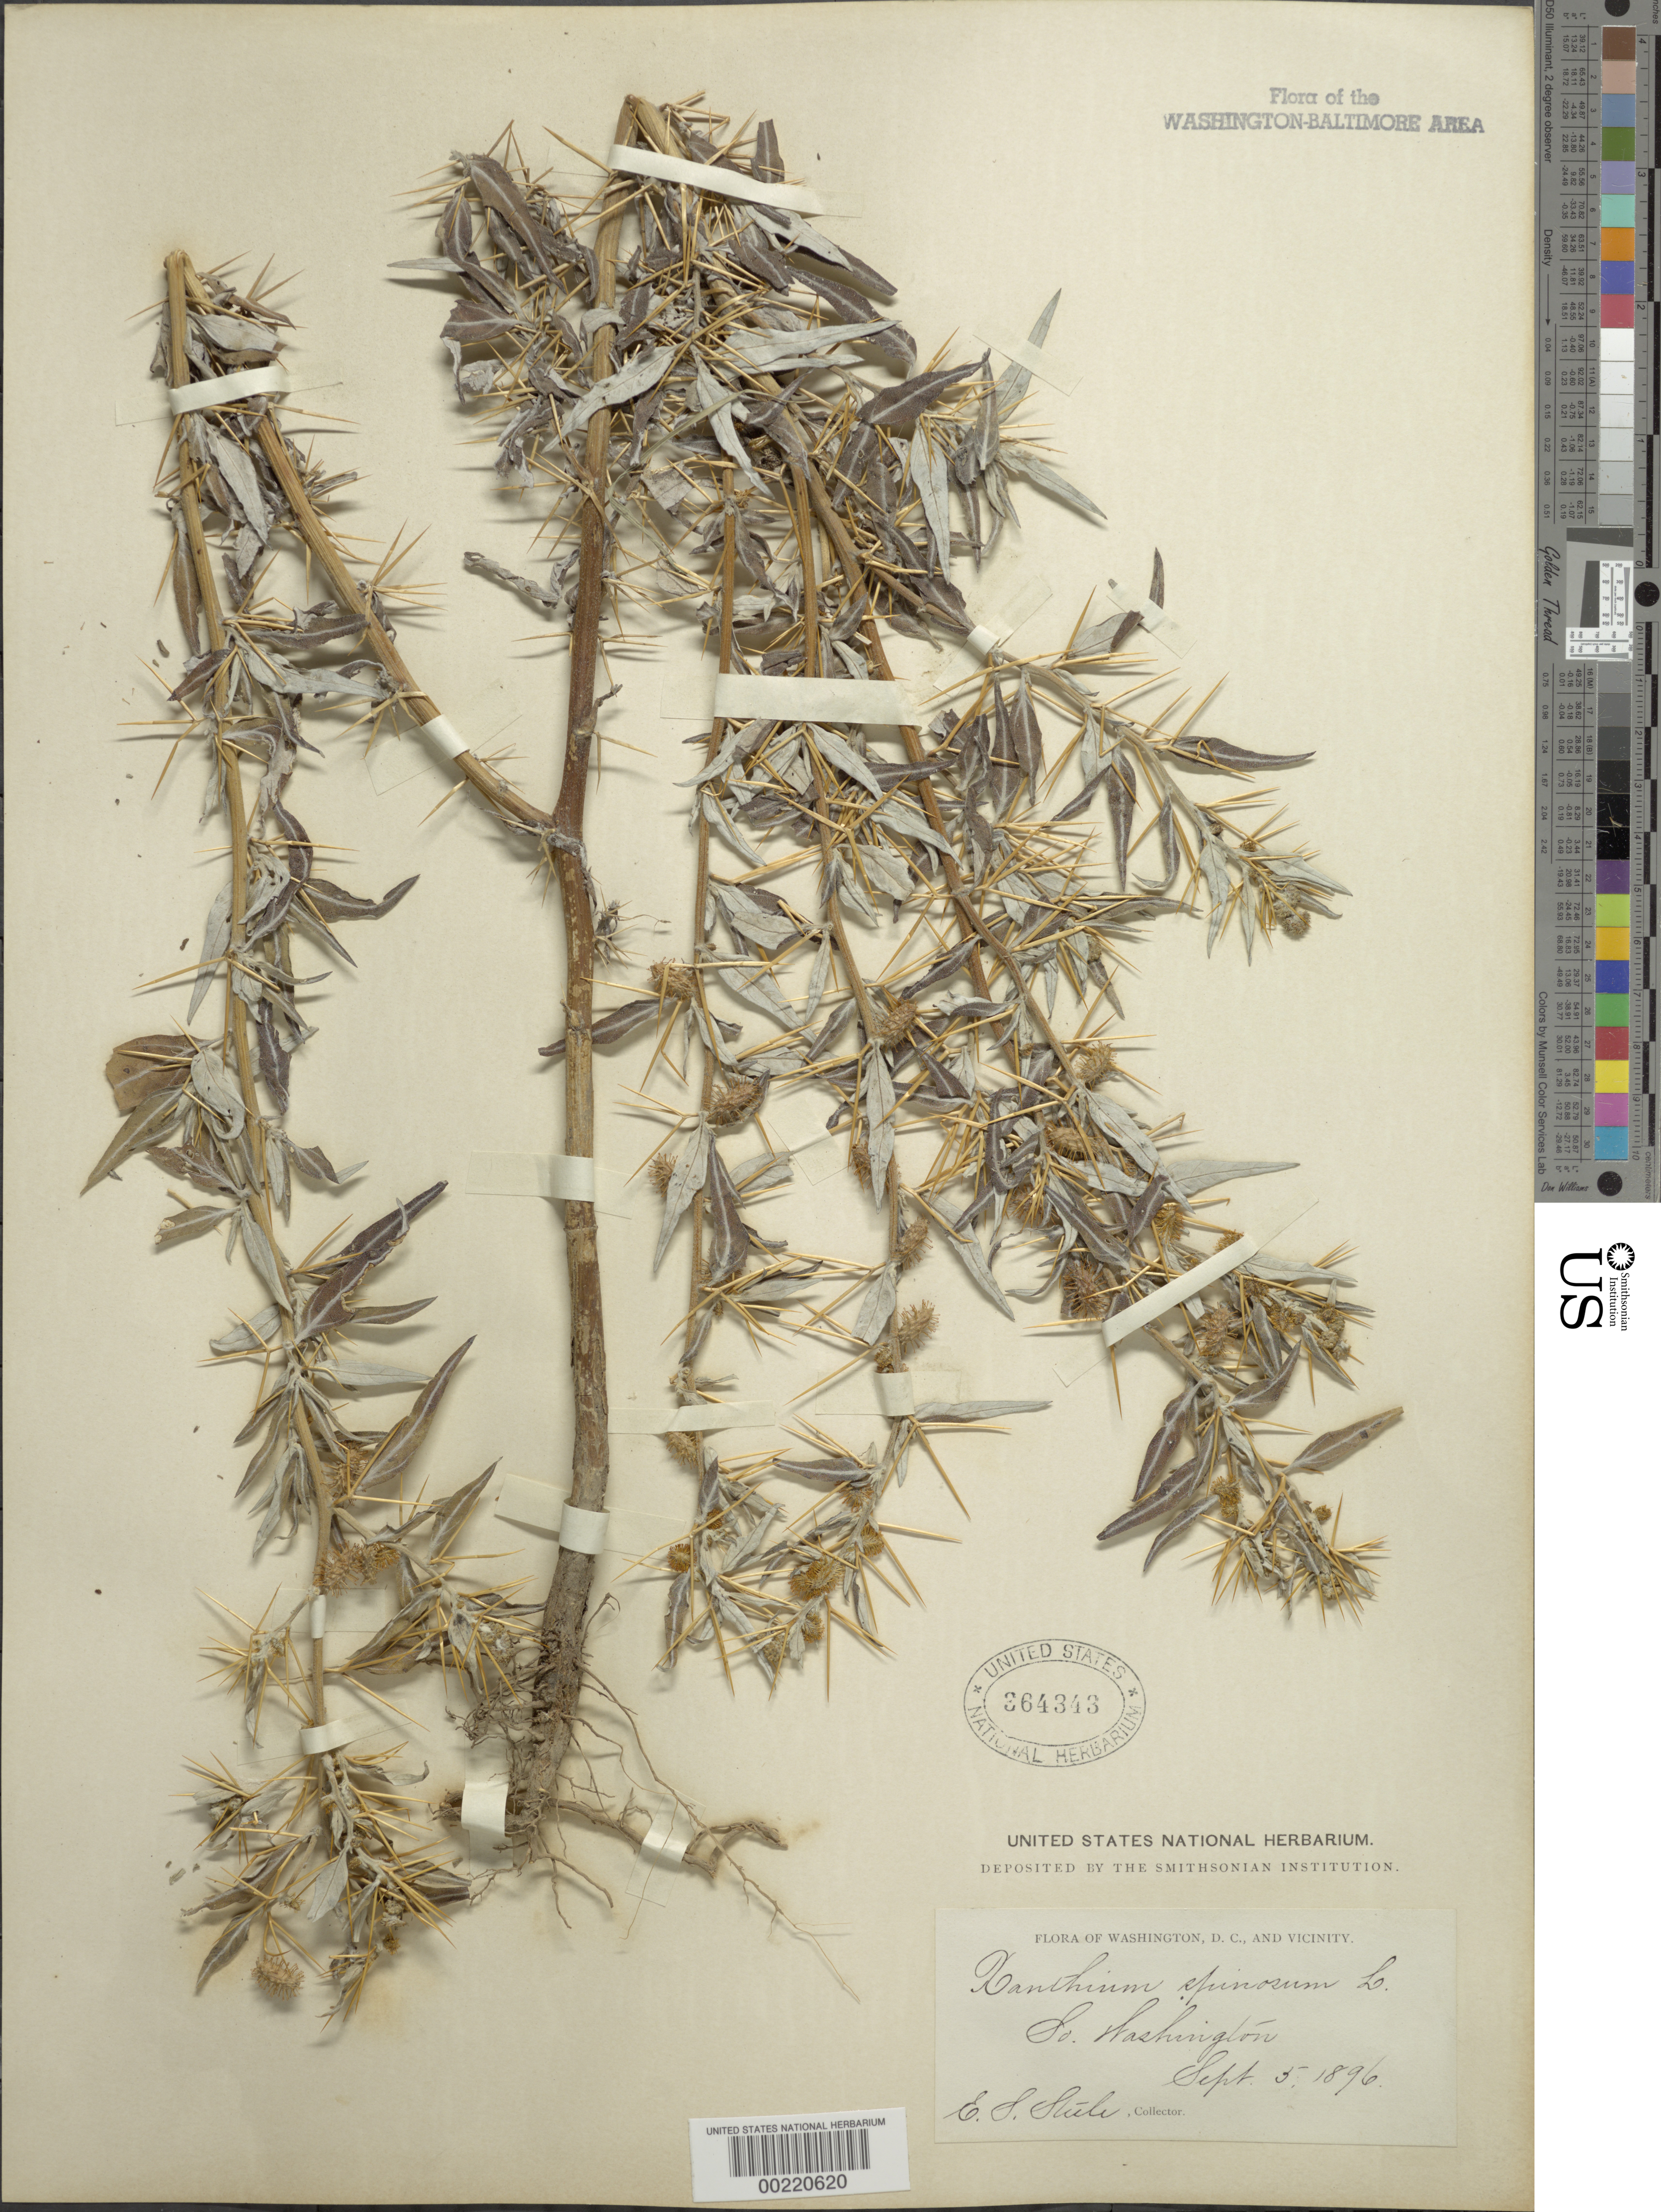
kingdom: Plantae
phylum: Tracheophyta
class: Magnoliopsida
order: Asterales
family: Asteraceae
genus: Xanthium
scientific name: Xanthium spinosum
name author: L.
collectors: E. Steele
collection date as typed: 05 Sep 1896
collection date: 1896-09-05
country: United States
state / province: District of Columbia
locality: South DC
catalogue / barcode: US 364343